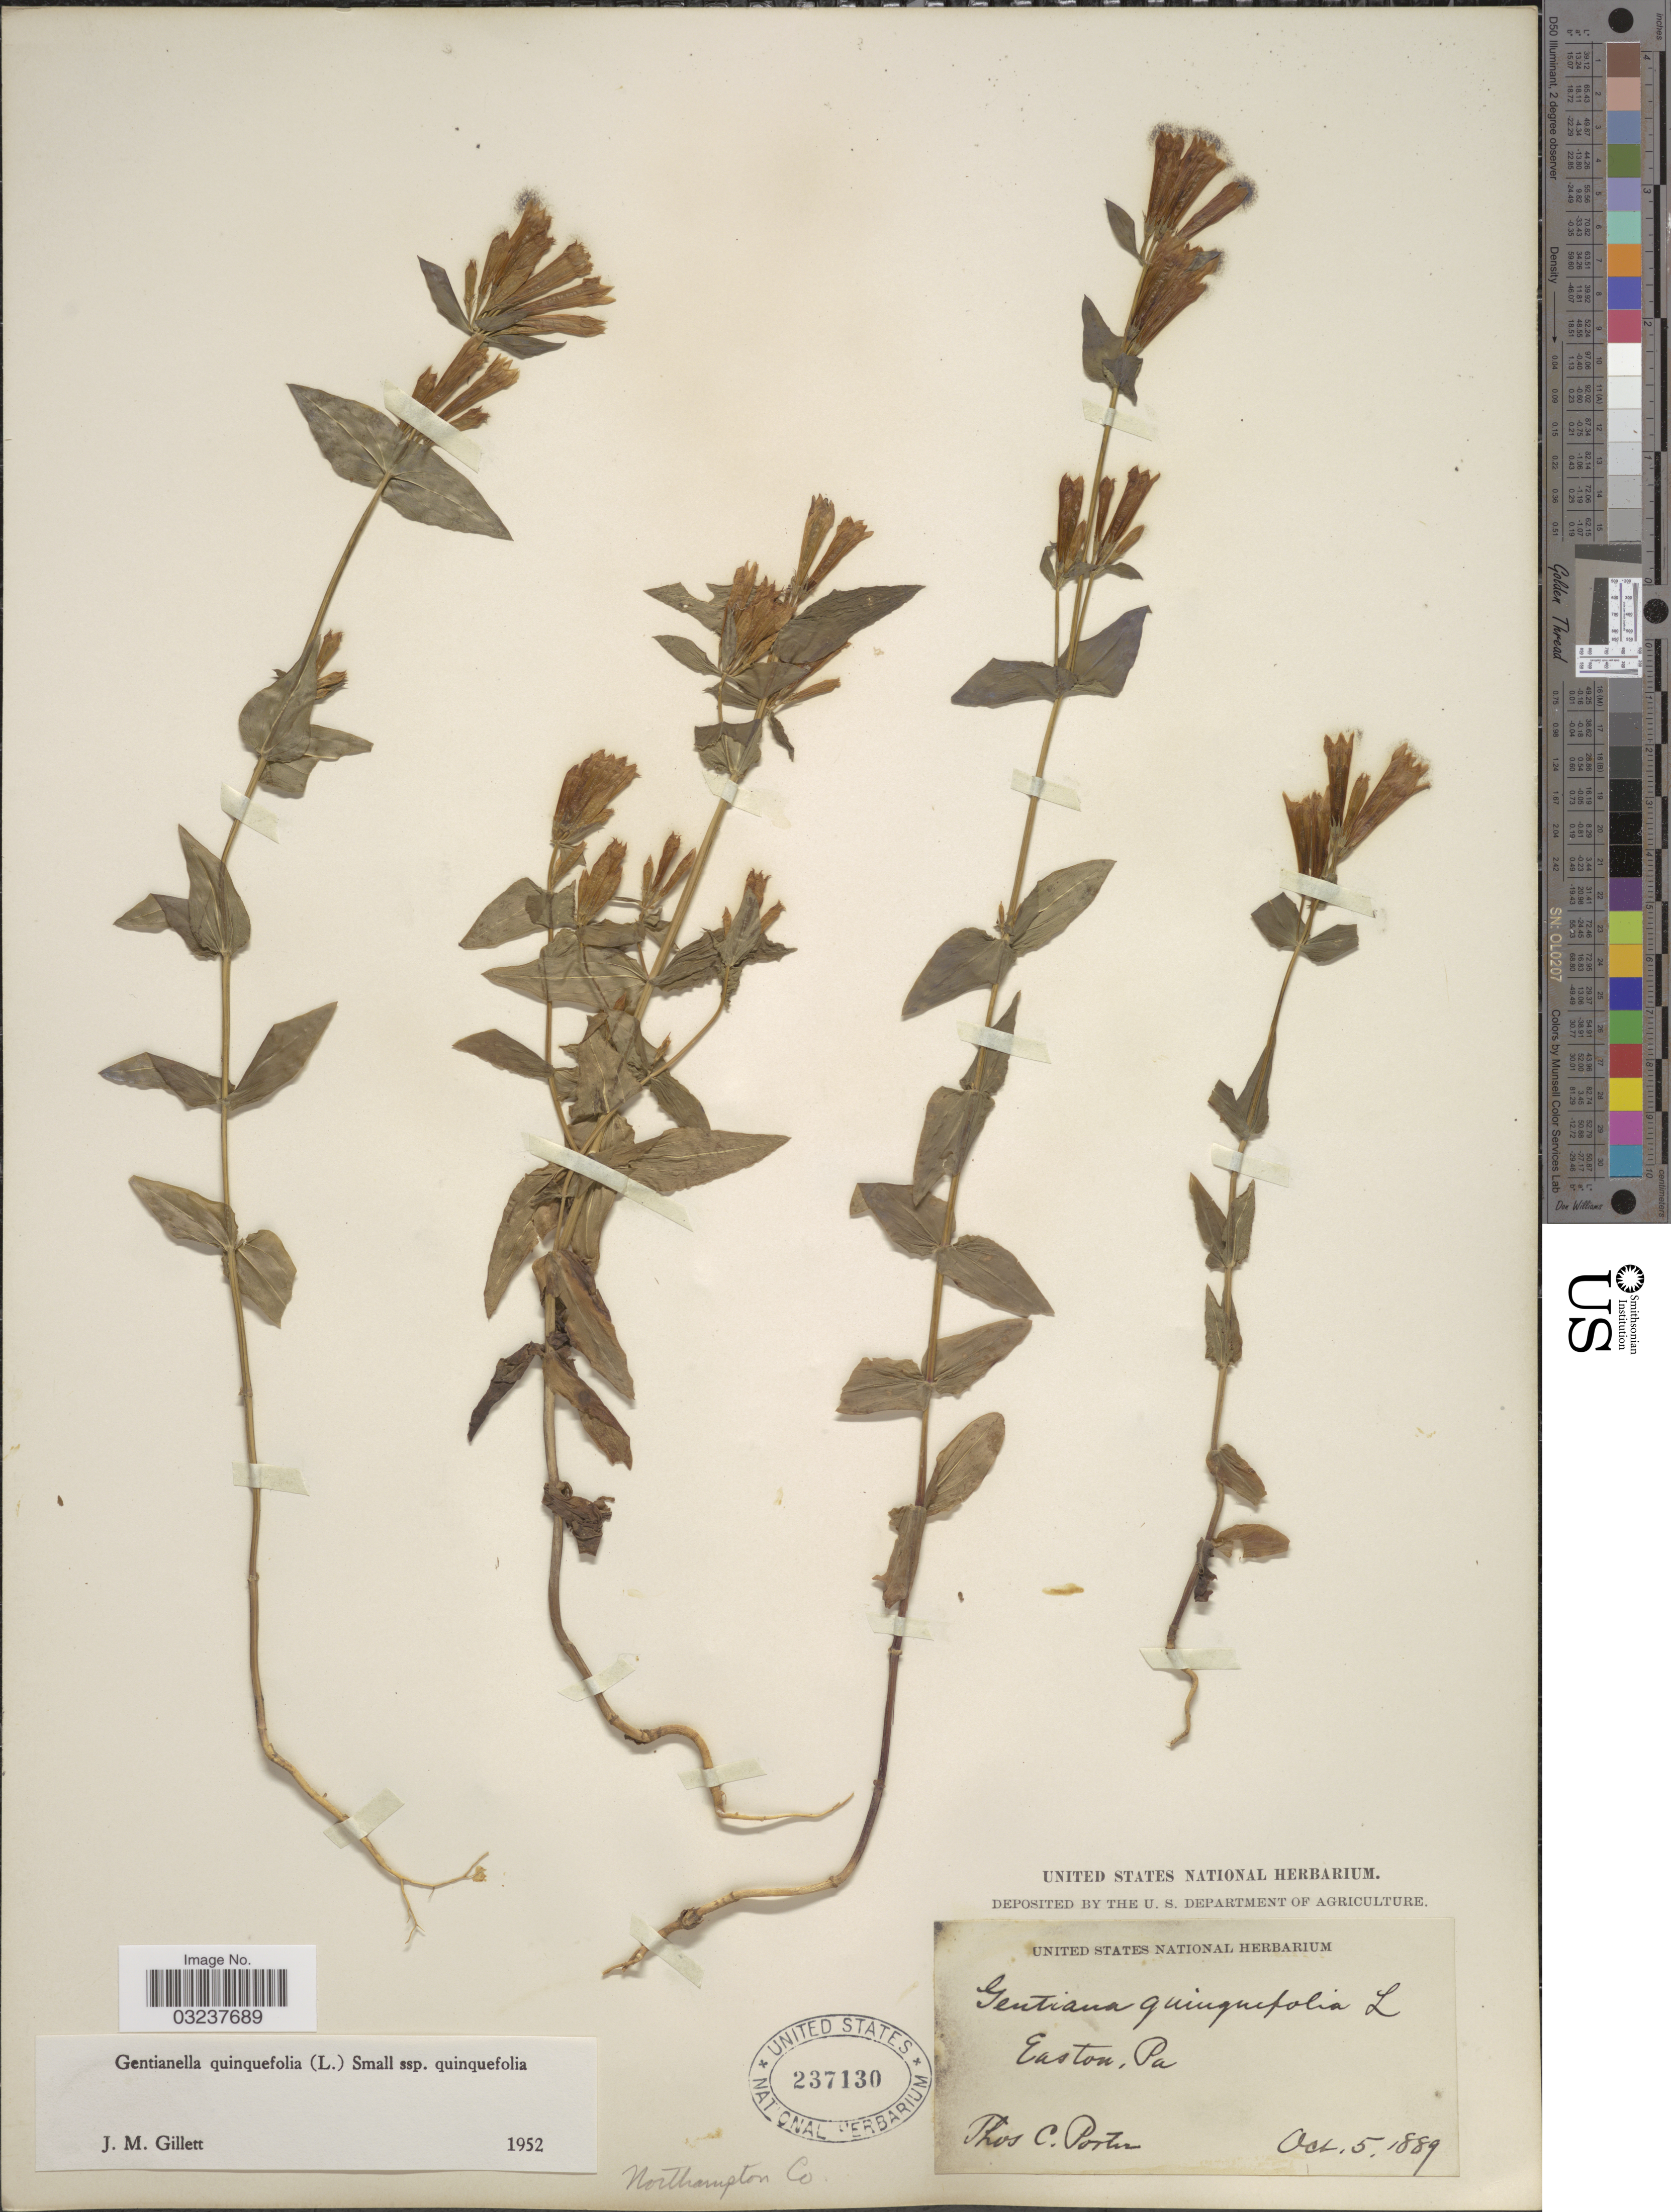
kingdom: Plantae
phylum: Tracheophyta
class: Magnoliopsida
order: Gentianales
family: Gentianaceae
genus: Gentianella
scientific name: Gentianella quinquefolia subsp. quinquefolia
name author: (L.) Small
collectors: T. Porter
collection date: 1889-10-05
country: United States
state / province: Pennsylvania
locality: Easton, Northampton Co.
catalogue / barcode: US 237130